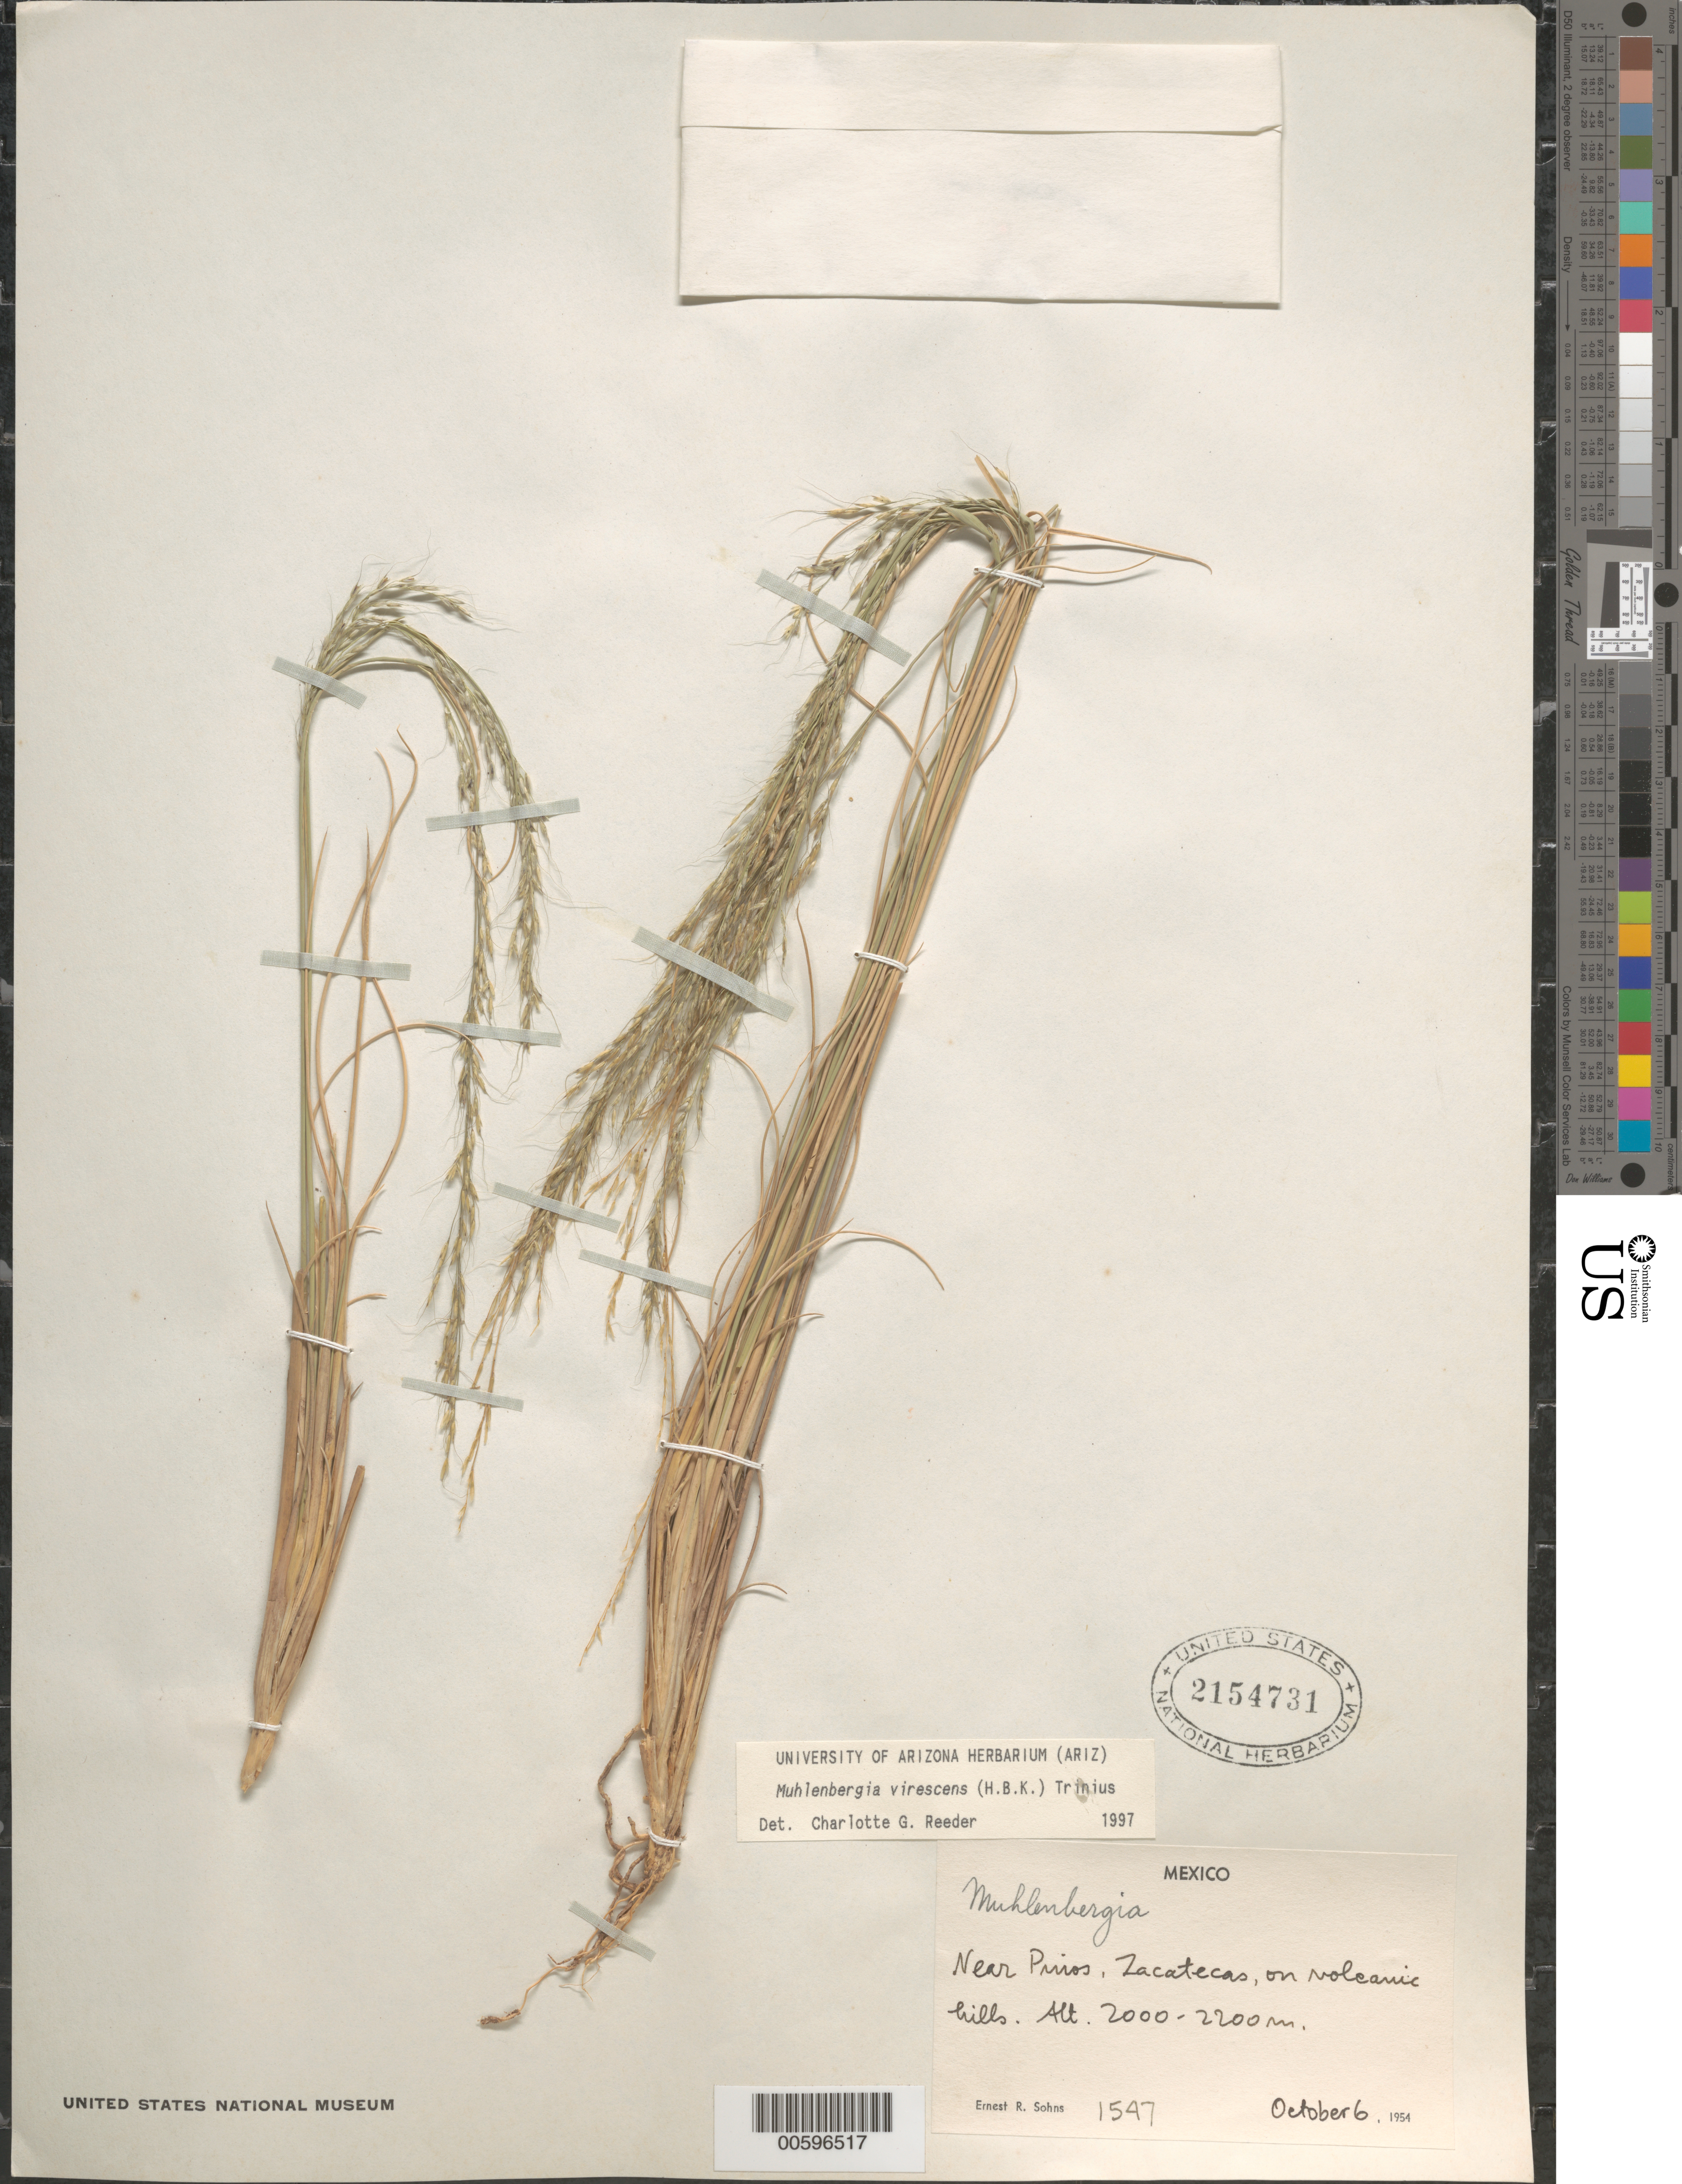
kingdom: Plantae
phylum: Tracheophyta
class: Liliopsida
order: Poales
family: Poaceae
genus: Muhlenbergia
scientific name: Muhlenbergia virescens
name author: (Kunth) Trin.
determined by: Reeder, C. G., (ARIZ)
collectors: E. R. Sohns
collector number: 1547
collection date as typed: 6 Oct 1954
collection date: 1954-10-06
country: Mexico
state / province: Zacatecas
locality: Near Pinos.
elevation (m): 2000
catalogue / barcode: US 2154731